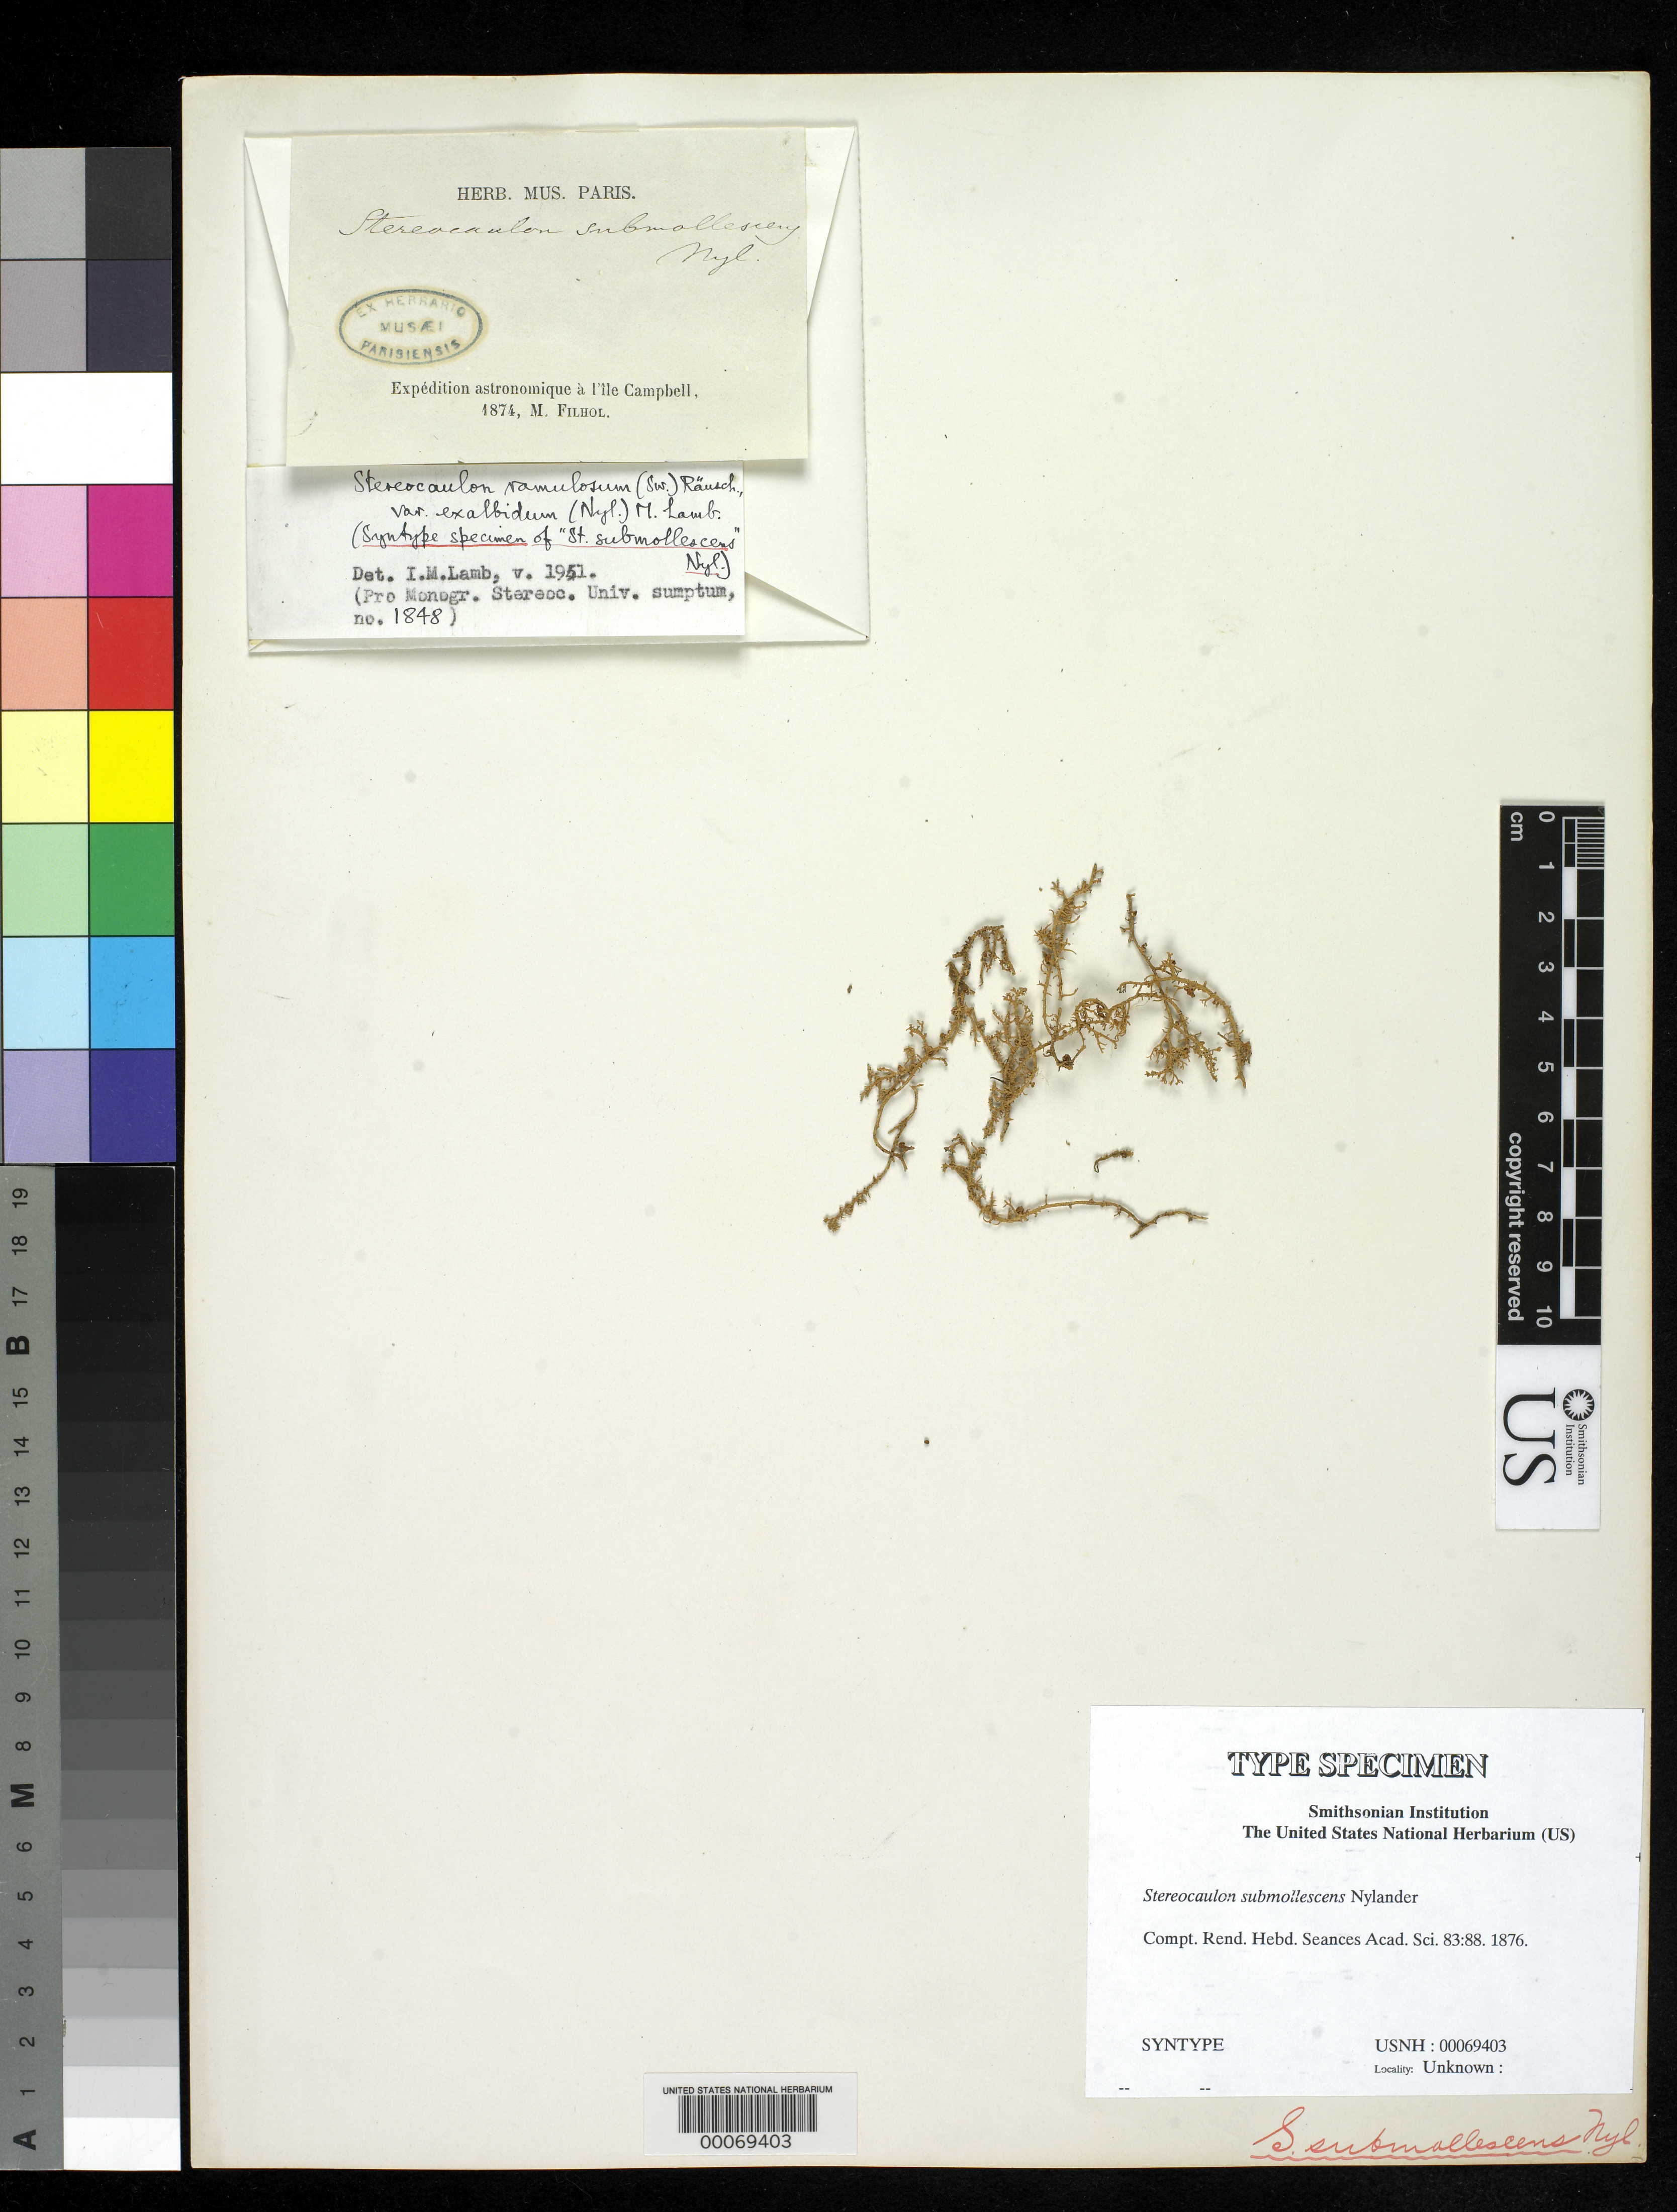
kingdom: Fungi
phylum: Ascomycota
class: Lecanoromycetes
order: Lecanorales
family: Stereocaulaceae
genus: Stereocaulon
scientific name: Stereocaulon submollescens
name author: Nyl.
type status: Syntype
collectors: M. Filhol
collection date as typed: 1874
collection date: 1874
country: Panama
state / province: Chiriquí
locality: Around San Felix.